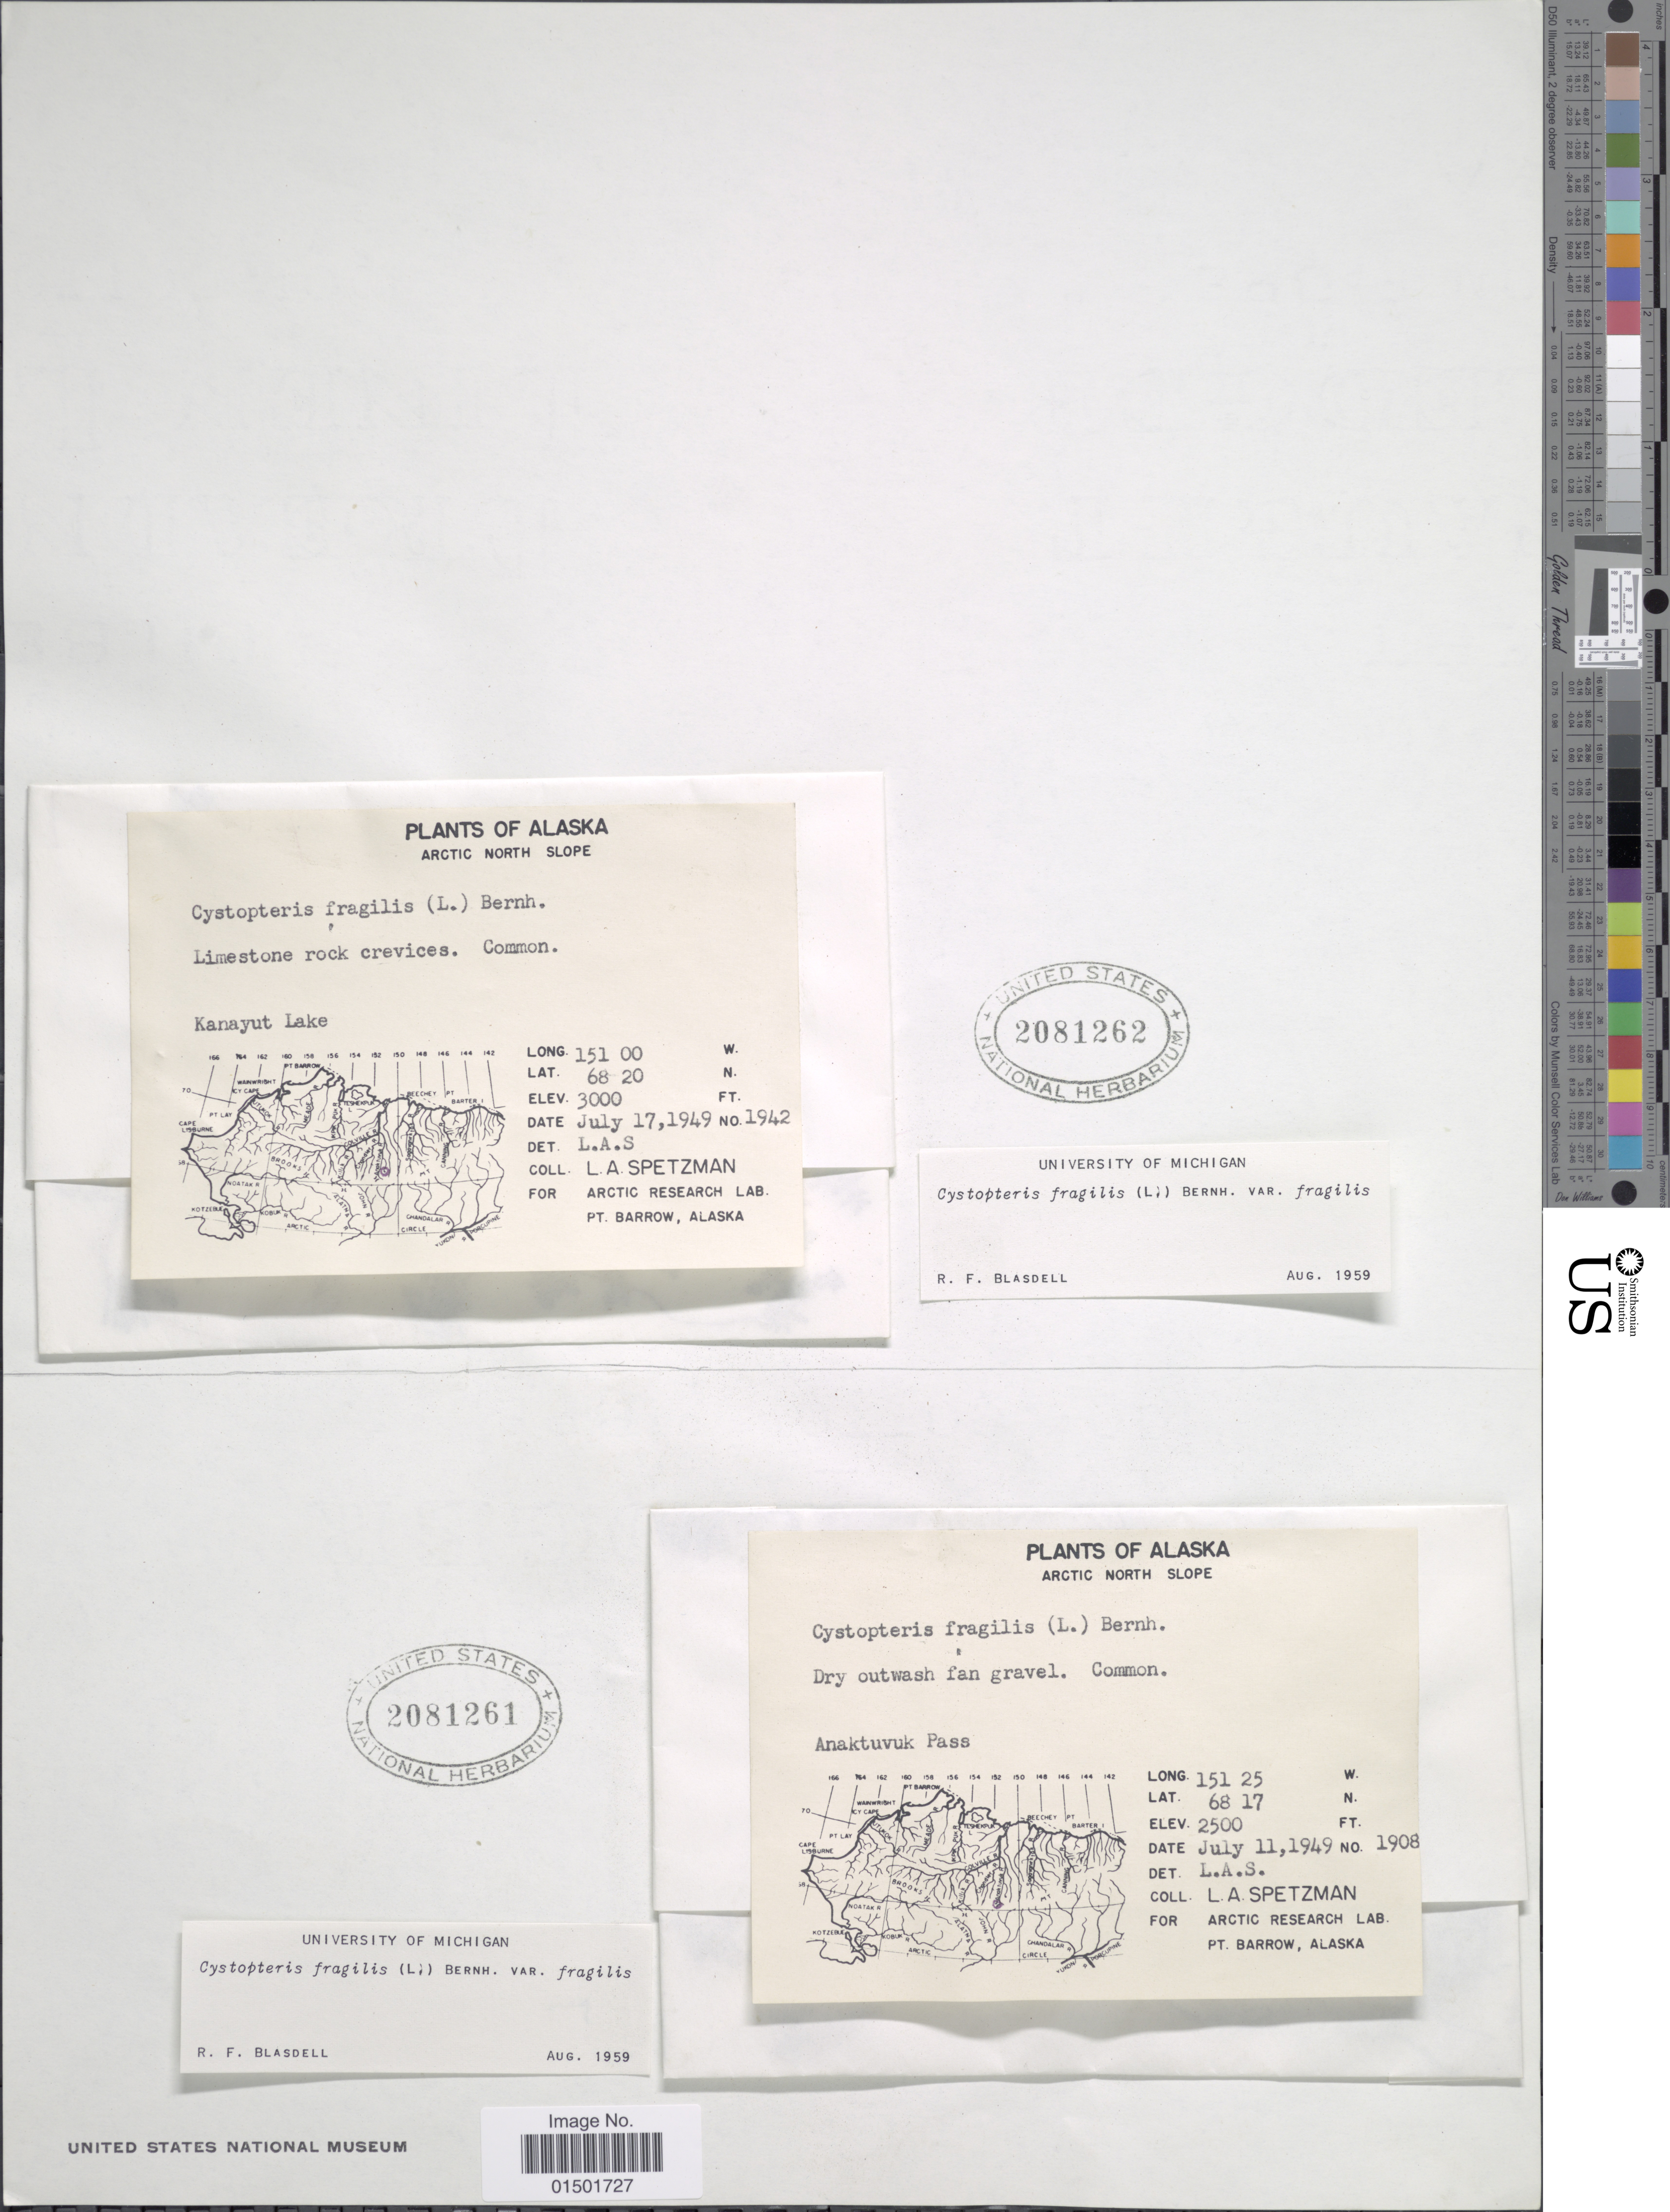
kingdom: Plantae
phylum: Tracheophyta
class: Polypodiopsida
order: Polypodiales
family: Cystopteridaceae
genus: Cystopteris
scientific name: Cystopteris fragilis var. fragilis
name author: (L.) Bernh.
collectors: L. Spetzman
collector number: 1942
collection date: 1949-07-17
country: United States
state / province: Alaska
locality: Arctic North Slope. Kanayut Lake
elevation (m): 914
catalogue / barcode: US 2081262-2